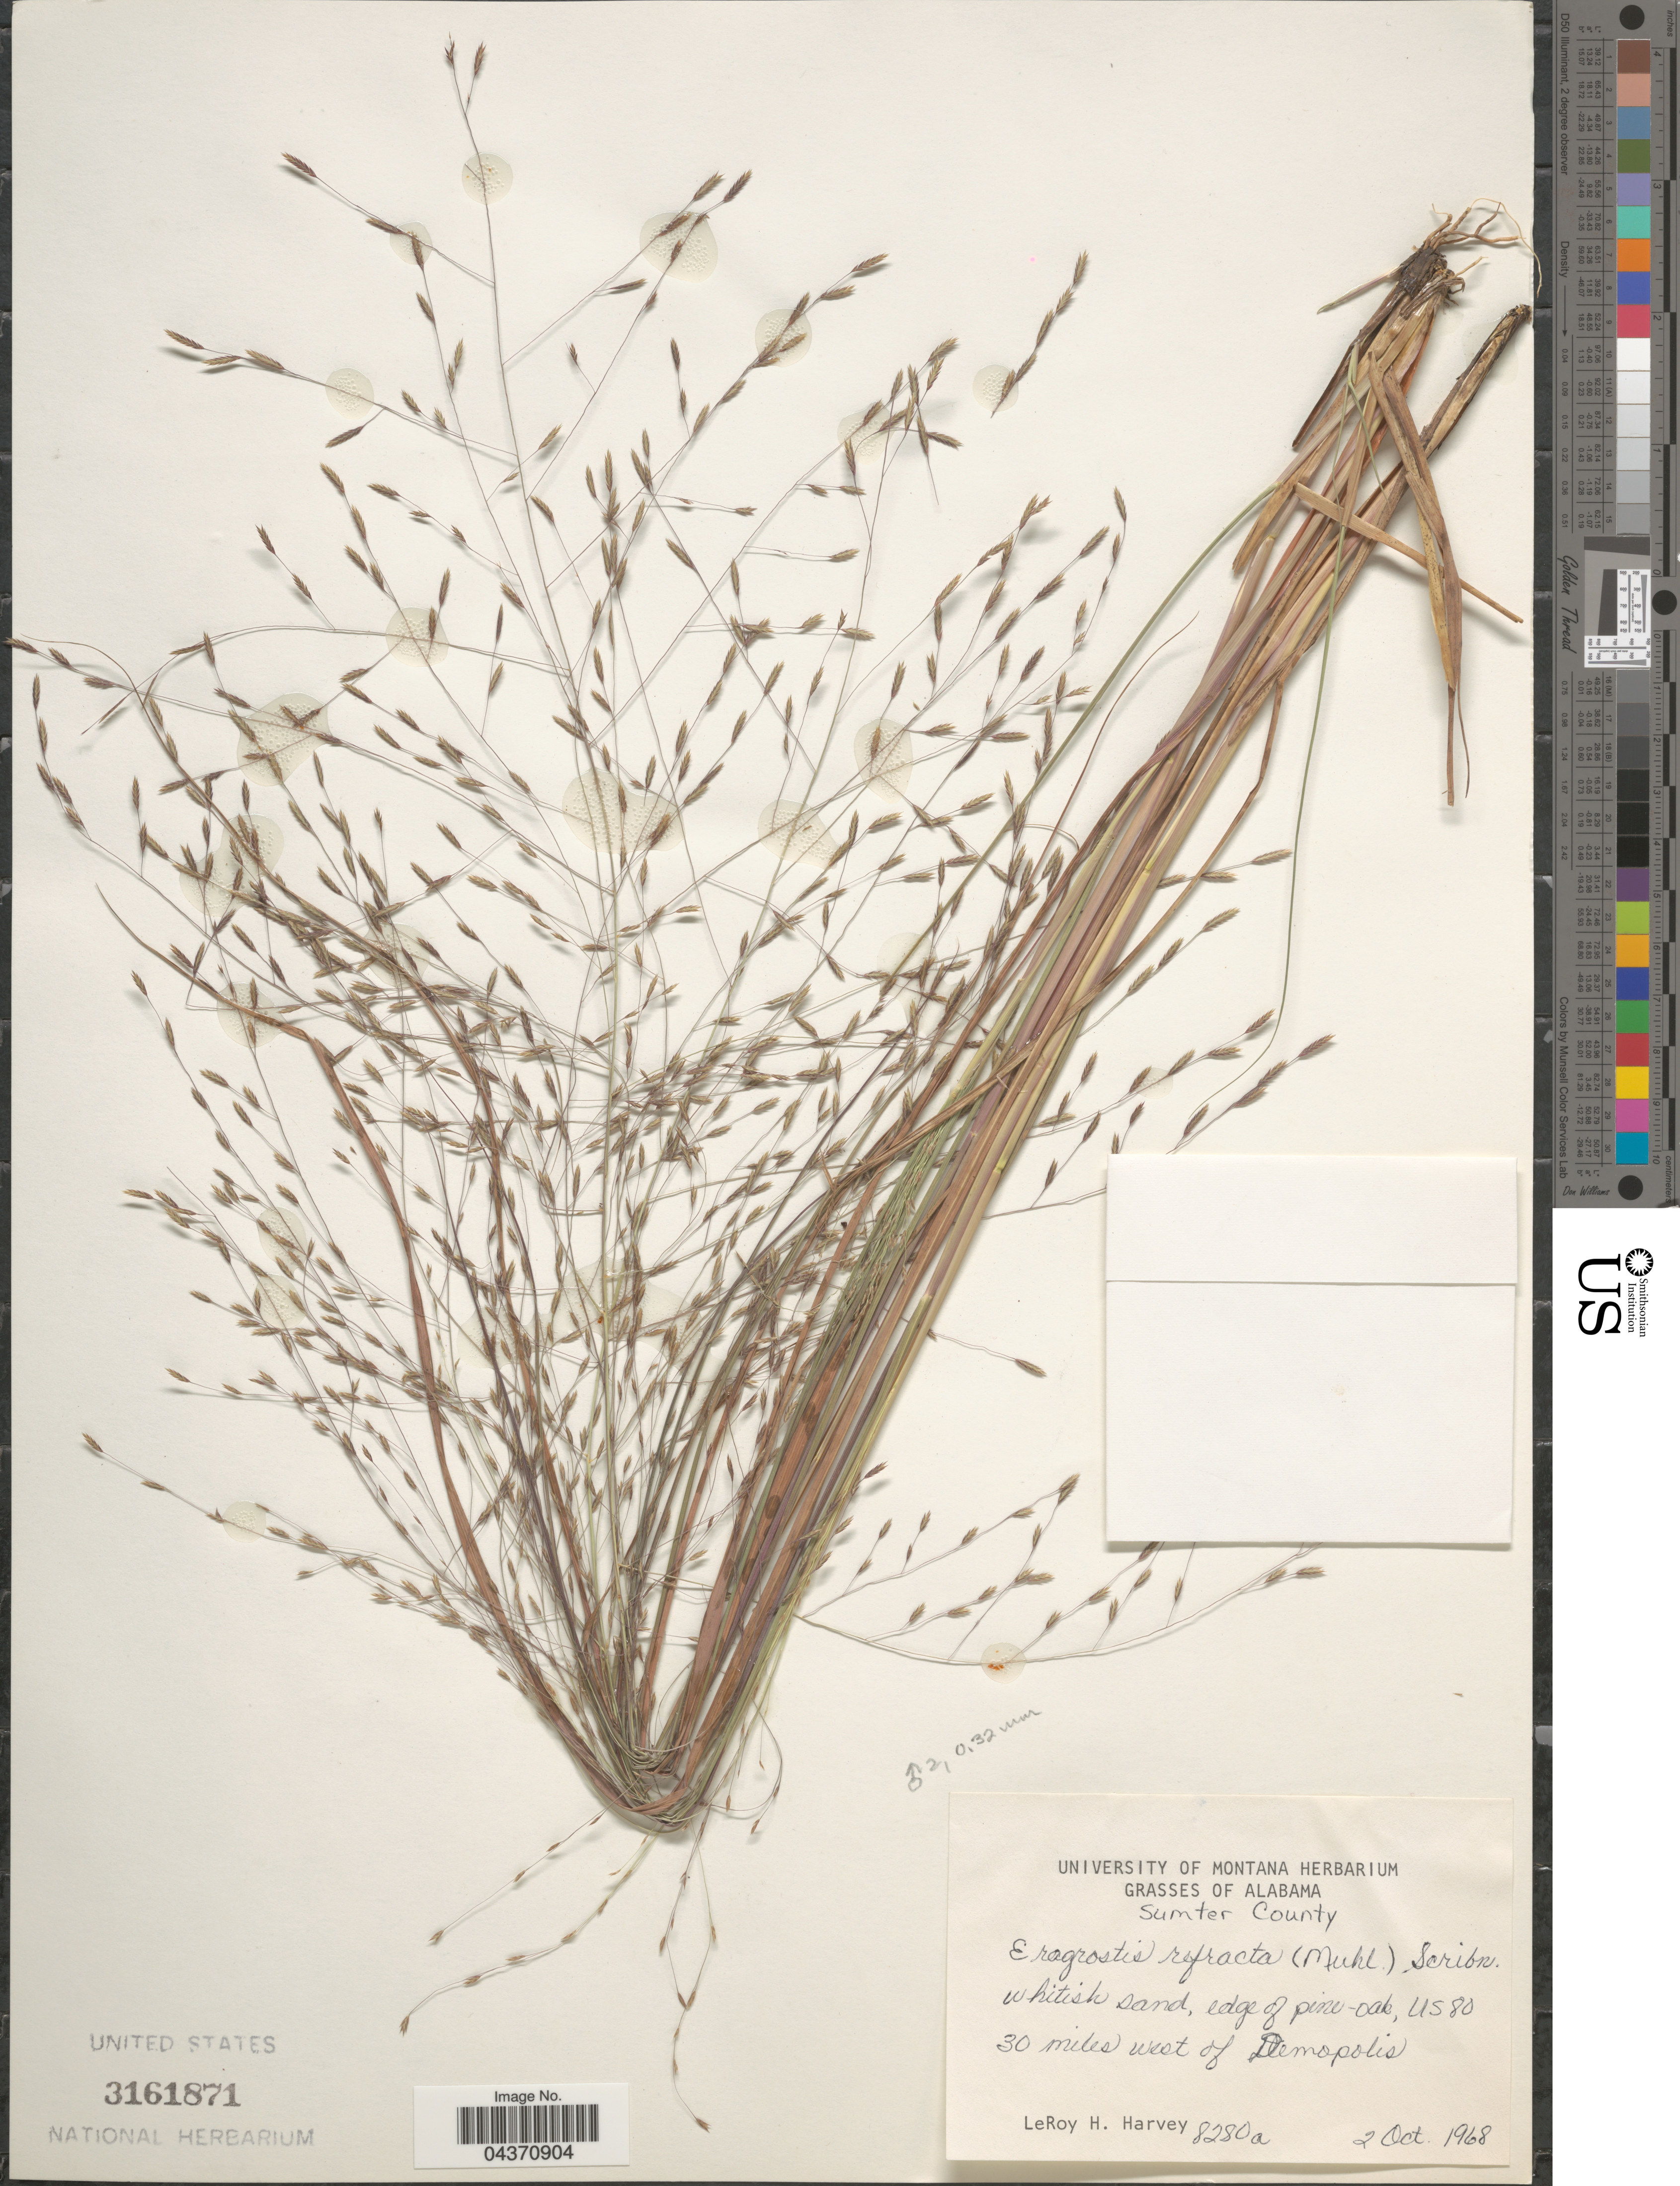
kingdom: Plantae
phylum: Tracheophyta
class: Liliopsida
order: Poales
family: Poaceae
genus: Eragrostis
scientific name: Eragrostis refracta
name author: (Muhl.) Scribn.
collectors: L. H. Harvey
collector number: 8280a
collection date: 1968-10-02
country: United States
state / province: Alabama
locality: Sumter County. US80. 30 miles west of Demopolis.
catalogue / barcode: US 3161871